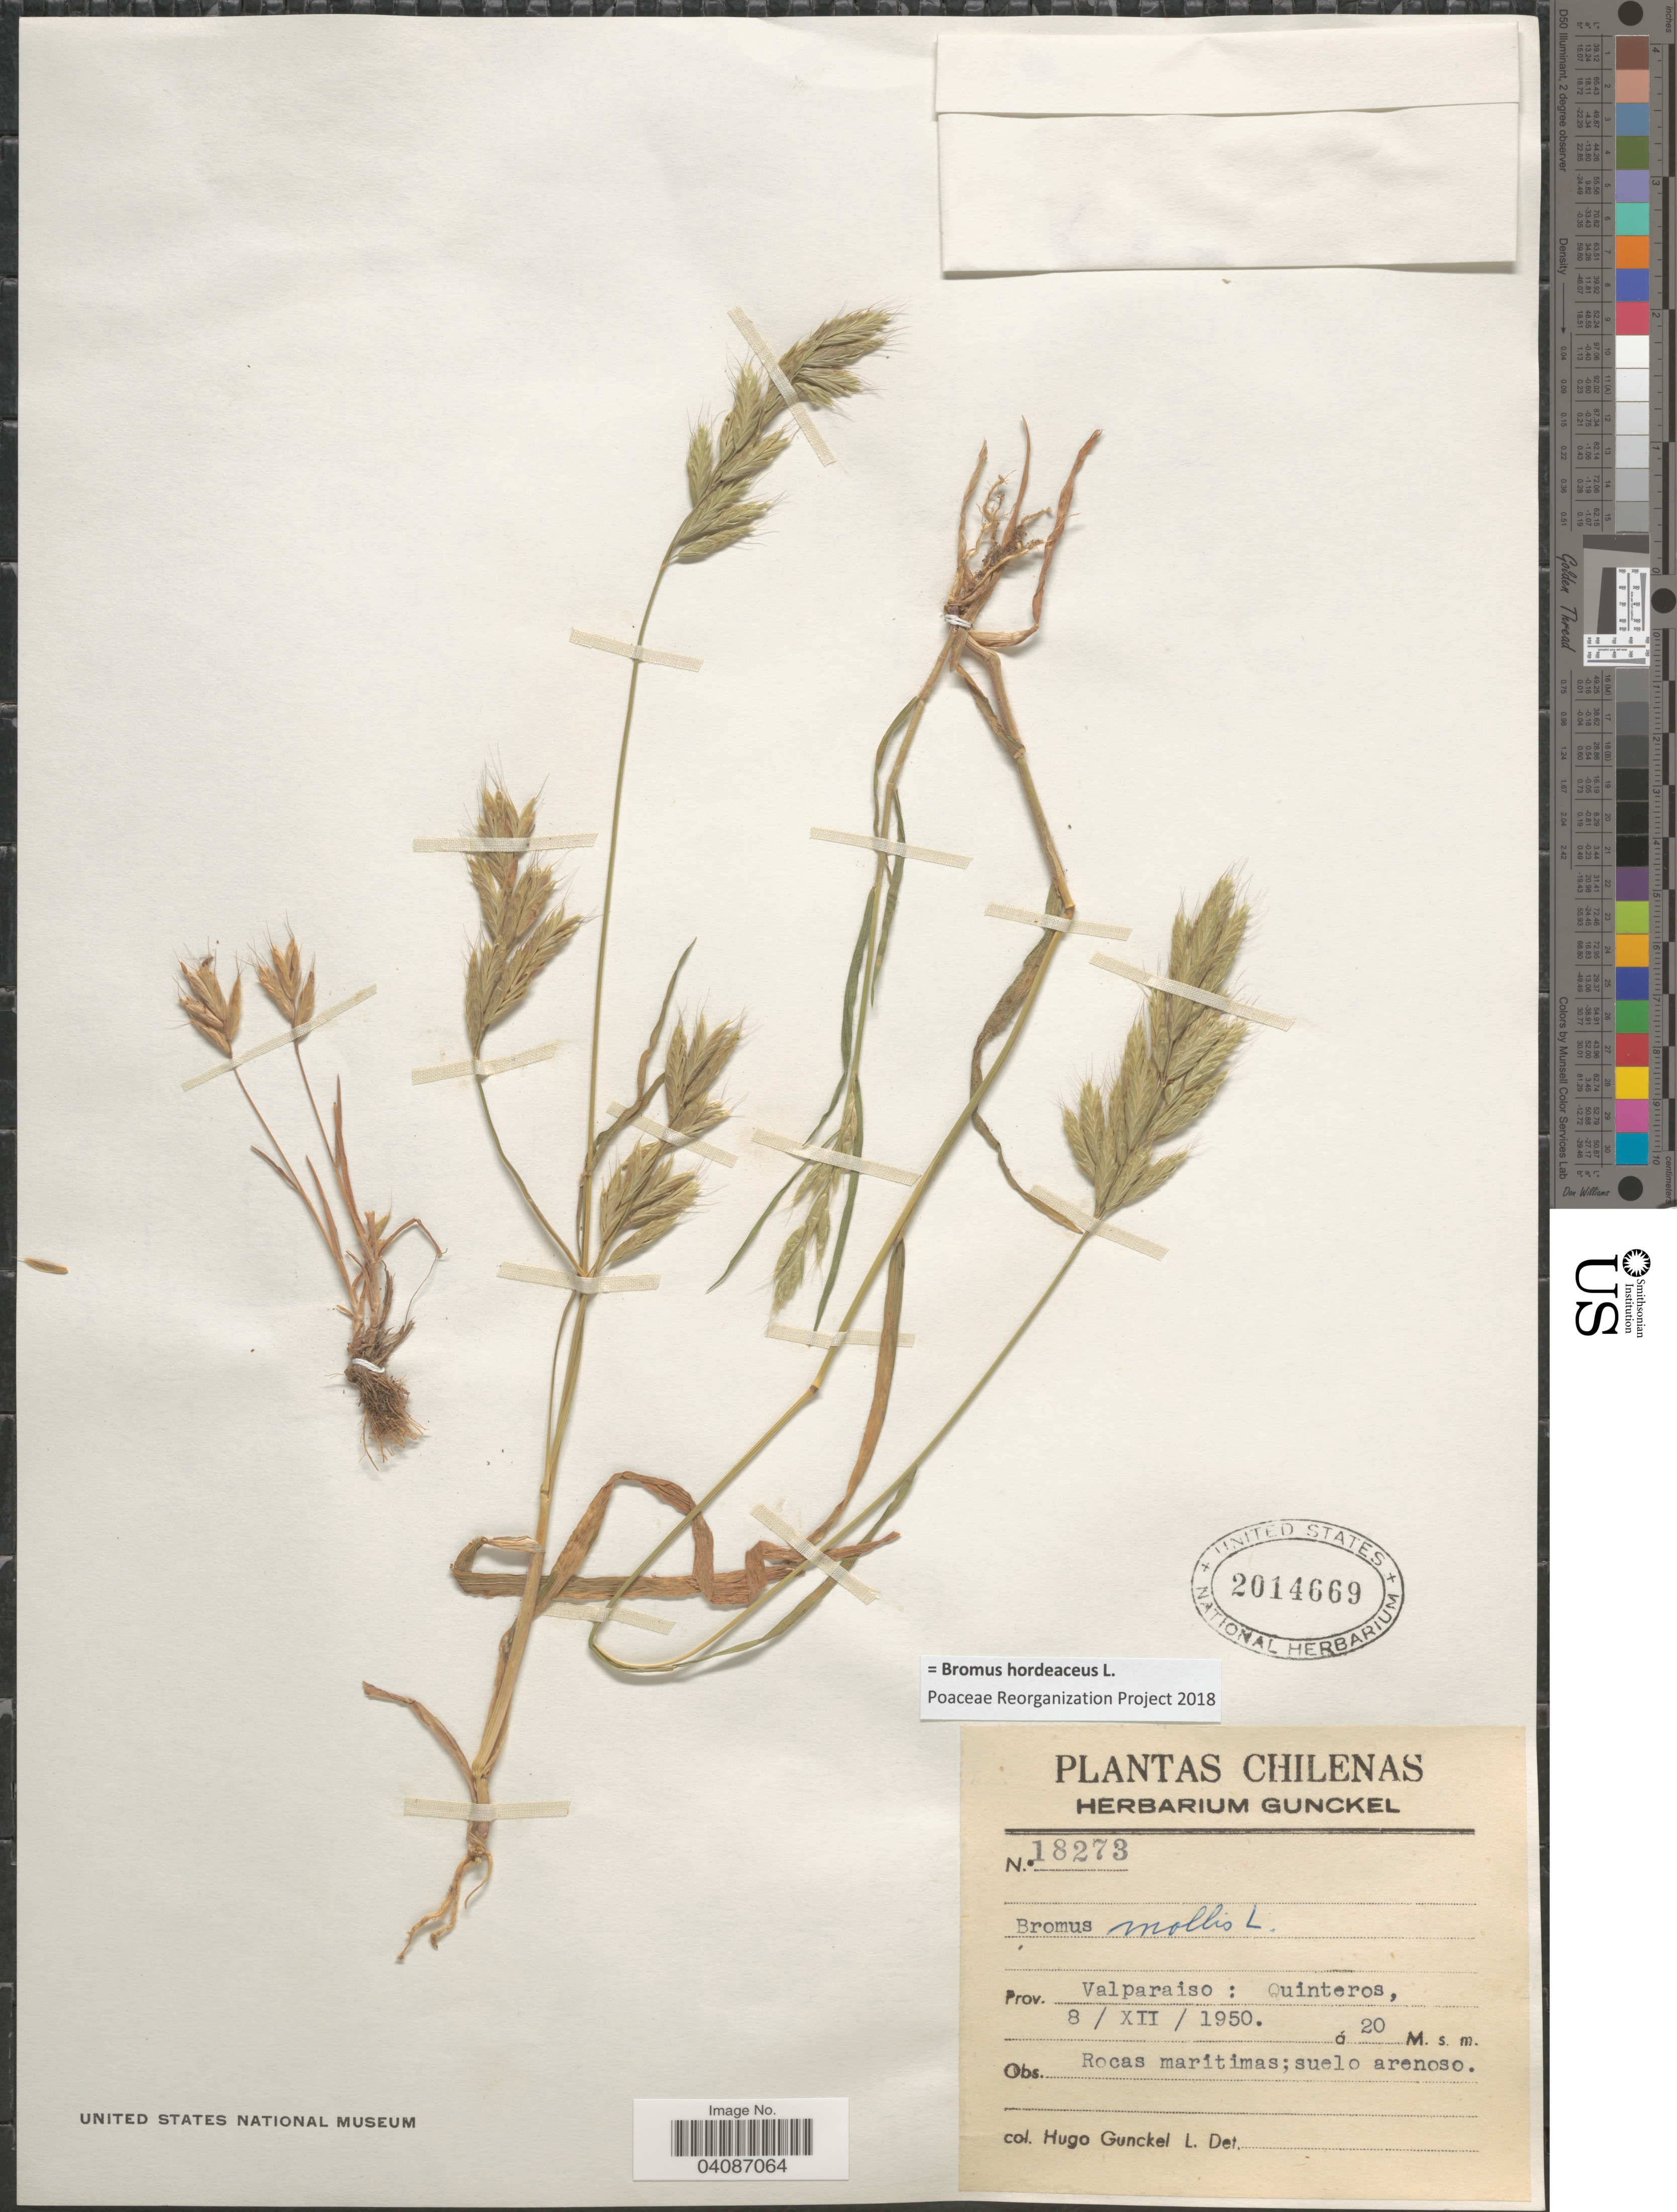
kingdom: Plantae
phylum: Tracheophyta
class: Liliopsida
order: Poales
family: Poaceae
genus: Bromus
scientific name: Bromus hordeaceus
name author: L.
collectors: H. Gunckel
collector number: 18273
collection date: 1950-12-08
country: Chile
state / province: Valparaíso (V)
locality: Quinteros.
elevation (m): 20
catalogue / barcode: US 2014669